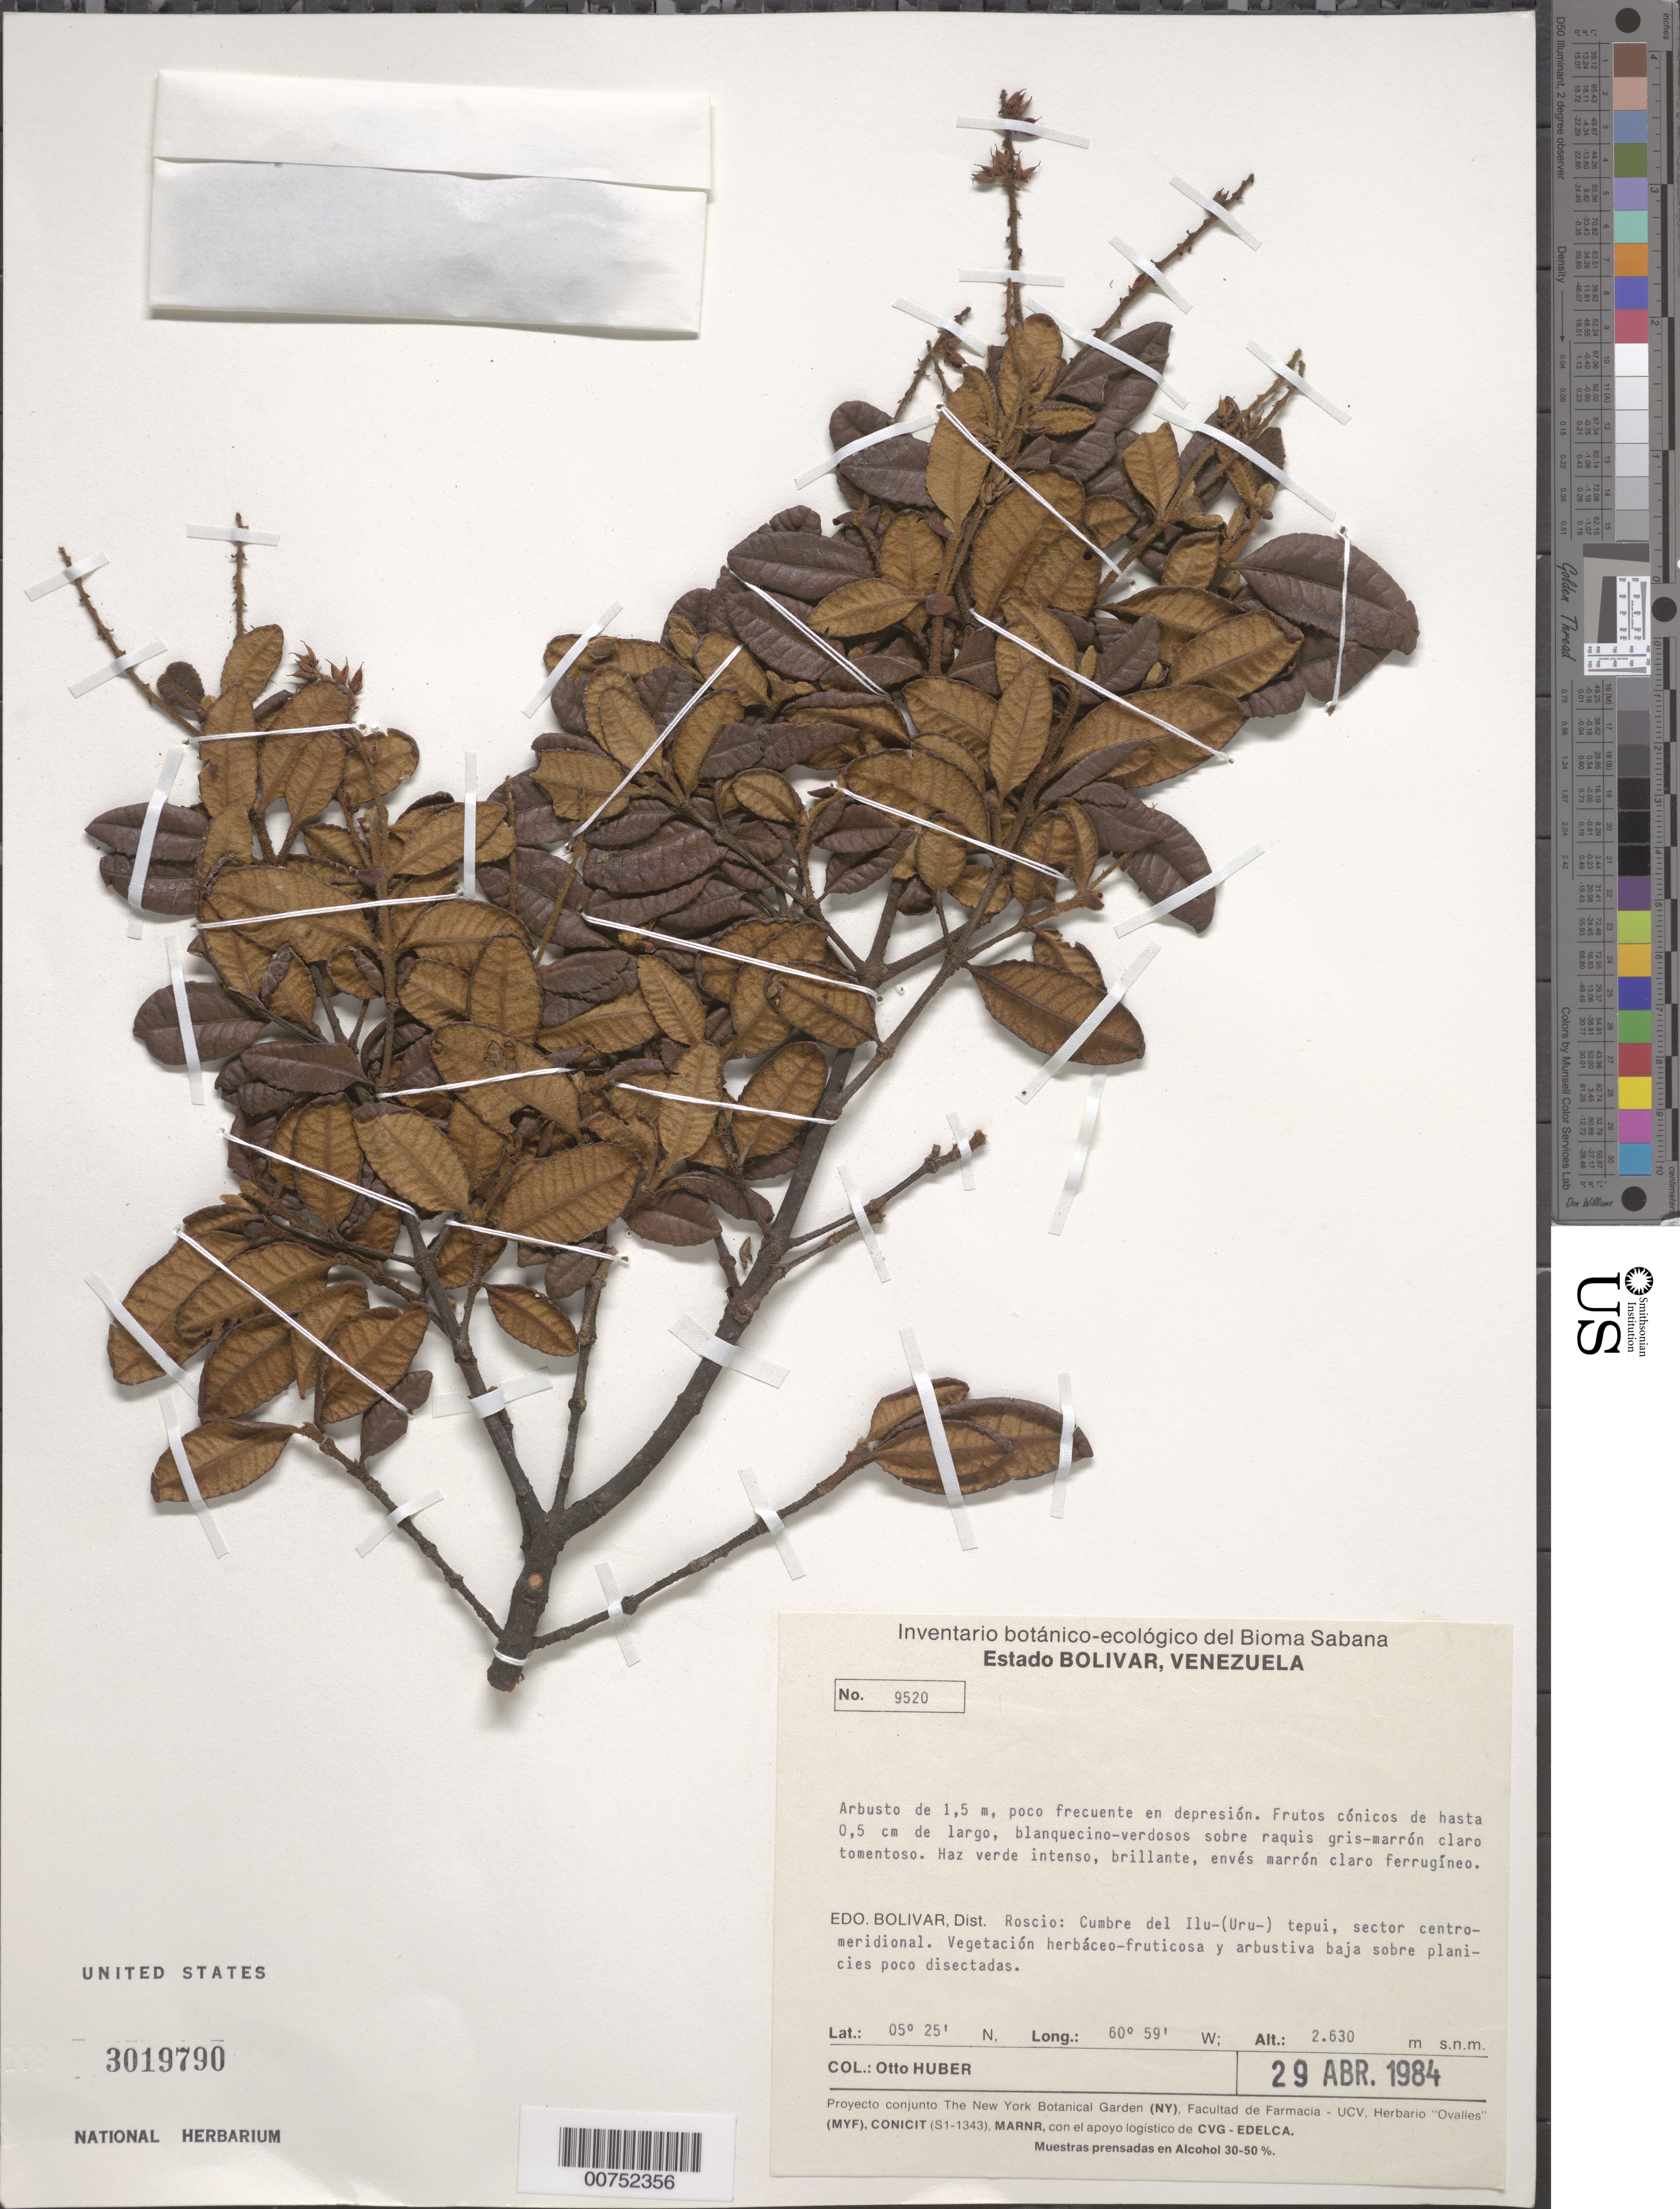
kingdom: Plantae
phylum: Tracheophyta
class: Magnoliopsida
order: Oxalidales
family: Cunoniaceae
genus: Weinmannia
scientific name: Weinmannia sp.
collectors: O. Huber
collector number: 9520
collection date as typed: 29-Apr-84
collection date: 1984-04-29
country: Venezuela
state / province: Bolívar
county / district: Roscio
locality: Ilu-(Uru)-tepuí, cumbre, sector centro-meridional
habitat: Vegetación herbaceo-fruticosa y arbustiva baja sobre planicies poco disectadas; en depresion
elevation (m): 2630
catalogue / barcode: US 3019790